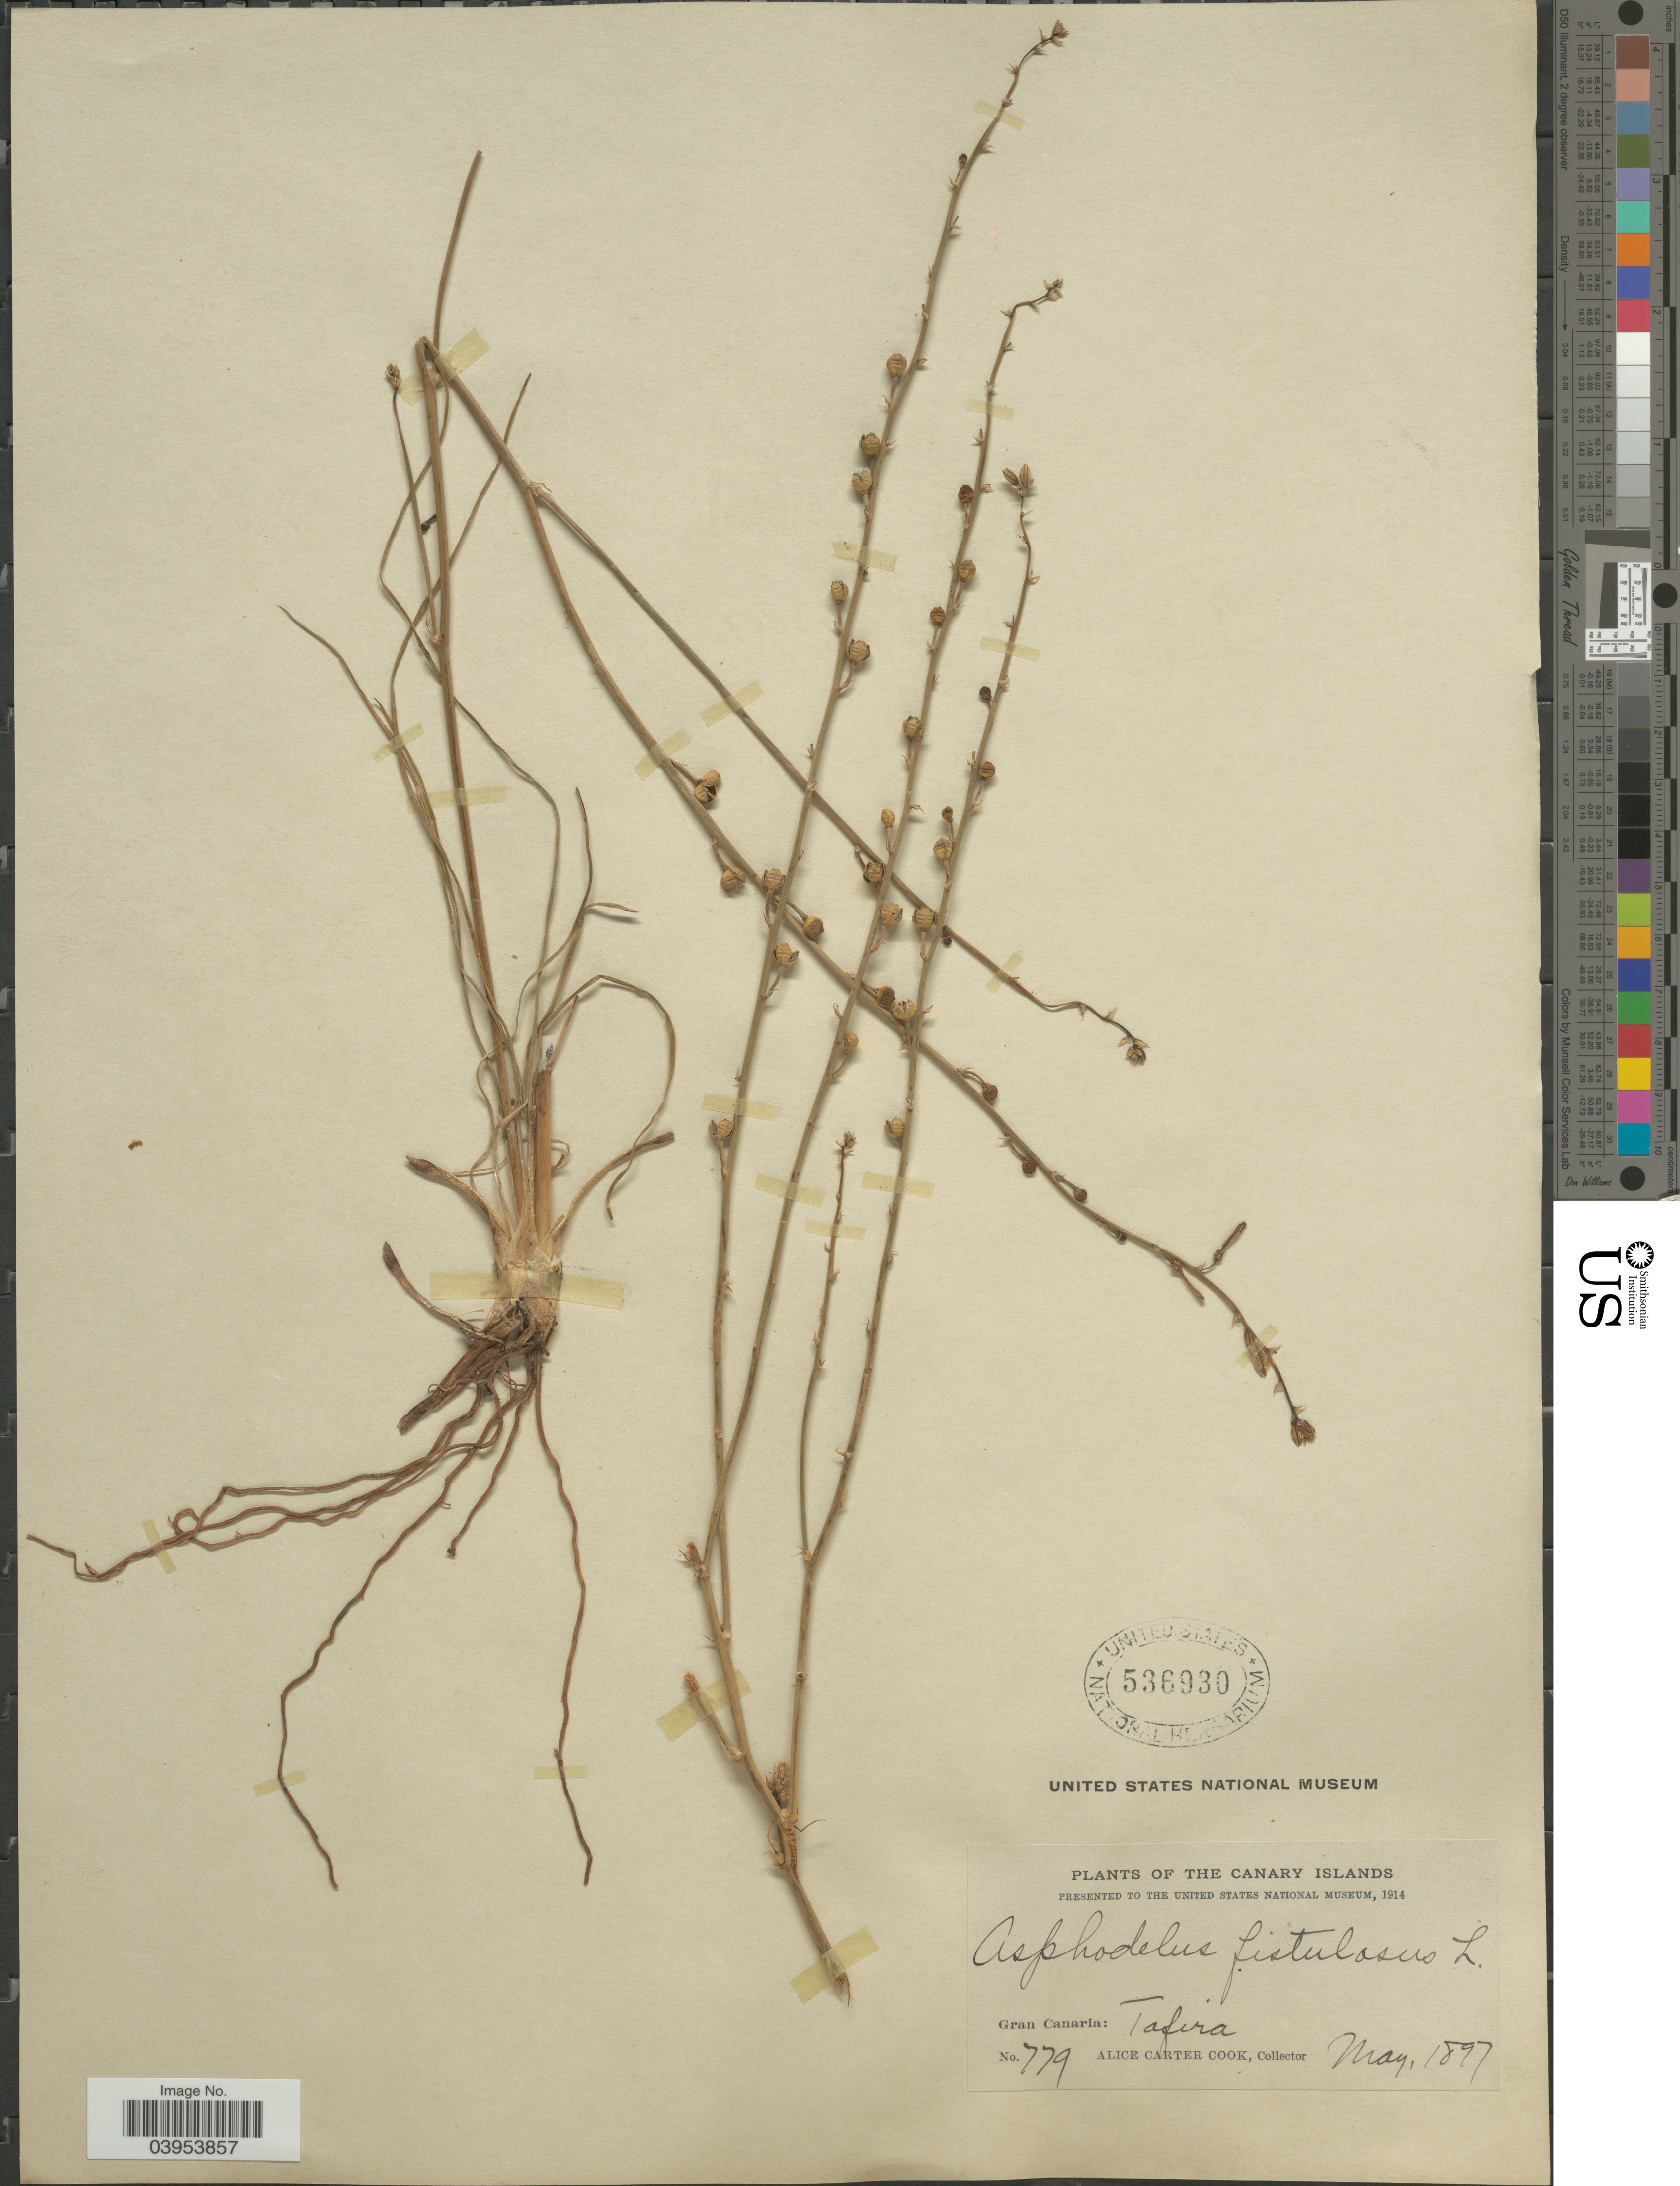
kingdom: Plantae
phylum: Tracheophyta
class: Liliopsida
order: Asparagales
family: Asphodelaceae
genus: Asphodelus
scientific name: Asphodelus fistulosus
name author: L.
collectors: Alice C. Cook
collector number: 779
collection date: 1897-05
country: Spain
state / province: Canarias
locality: The Canary Islands. Gran Canaria: Tafira.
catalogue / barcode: US 536930